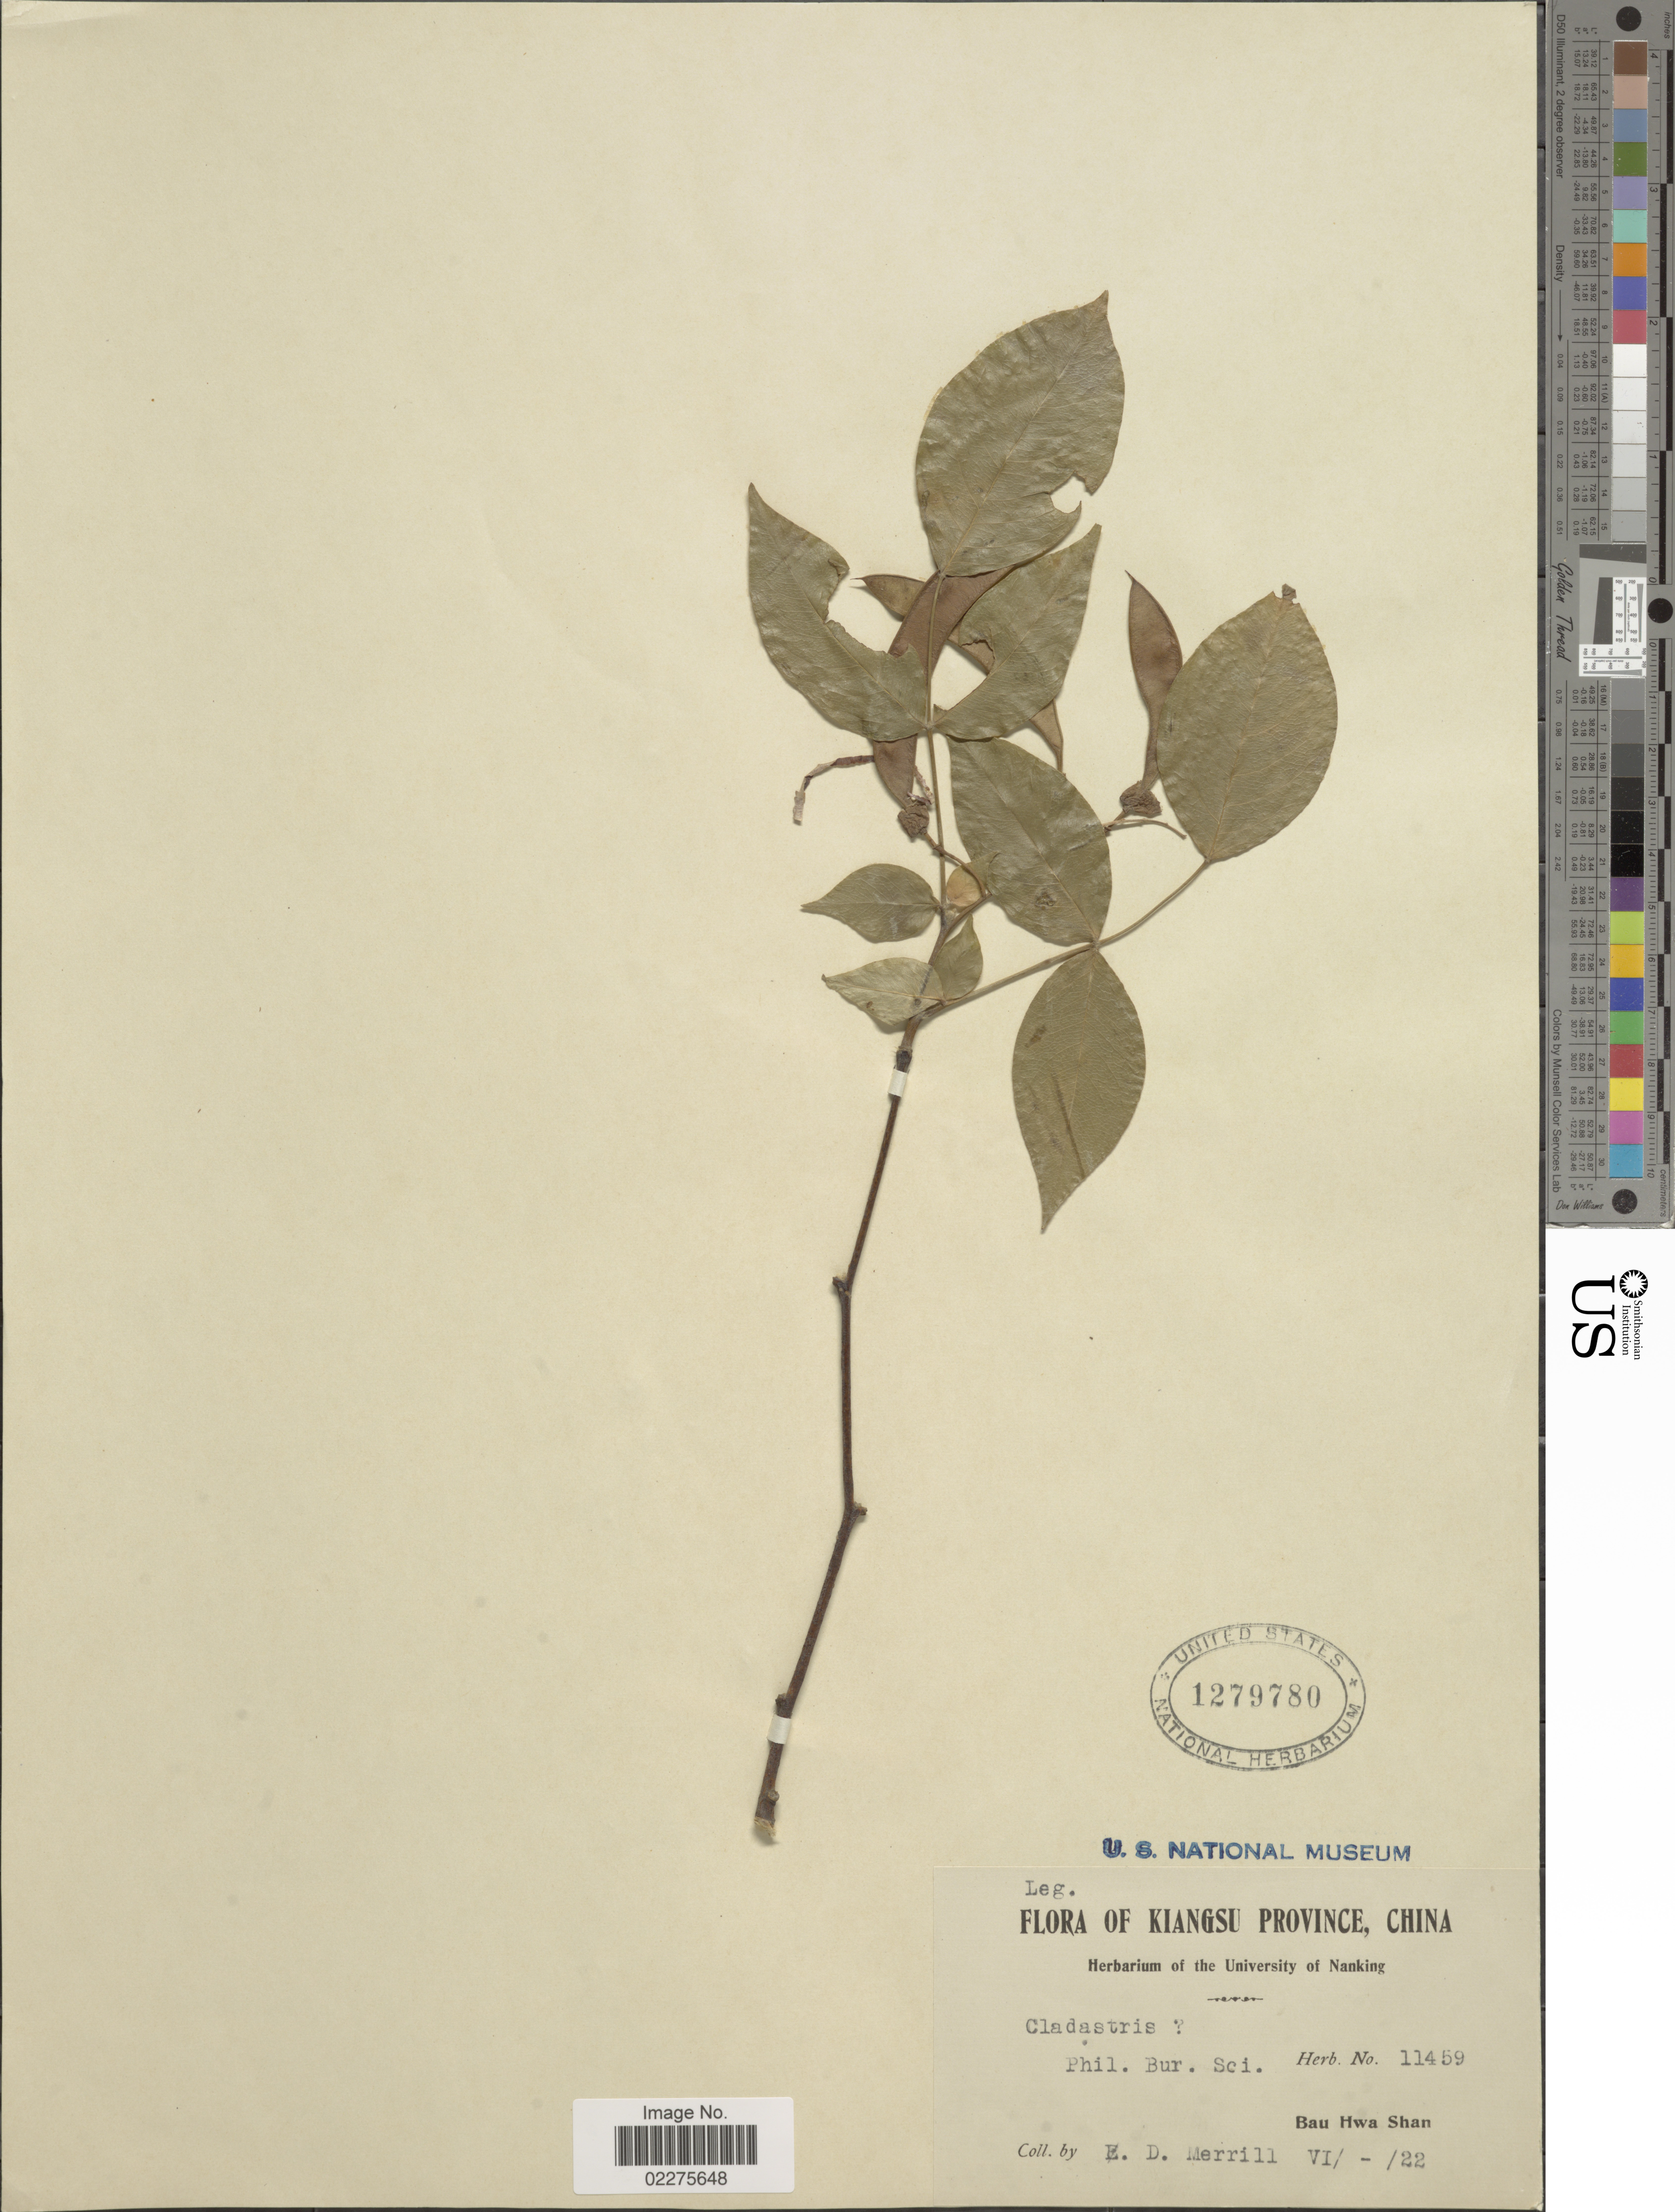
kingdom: Plantae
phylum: Tracheophyta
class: Magnoliopsida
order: Fabales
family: Fabaceae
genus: Cladrastis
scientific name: Cladrastis sp.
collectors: E. D. Merrill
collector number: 11459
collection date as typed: Transcribed d/m/y: /6/22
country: China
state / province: Jiangsu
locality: Kiangsu Province. Bau Hwa Shan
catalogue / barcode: US 1279780